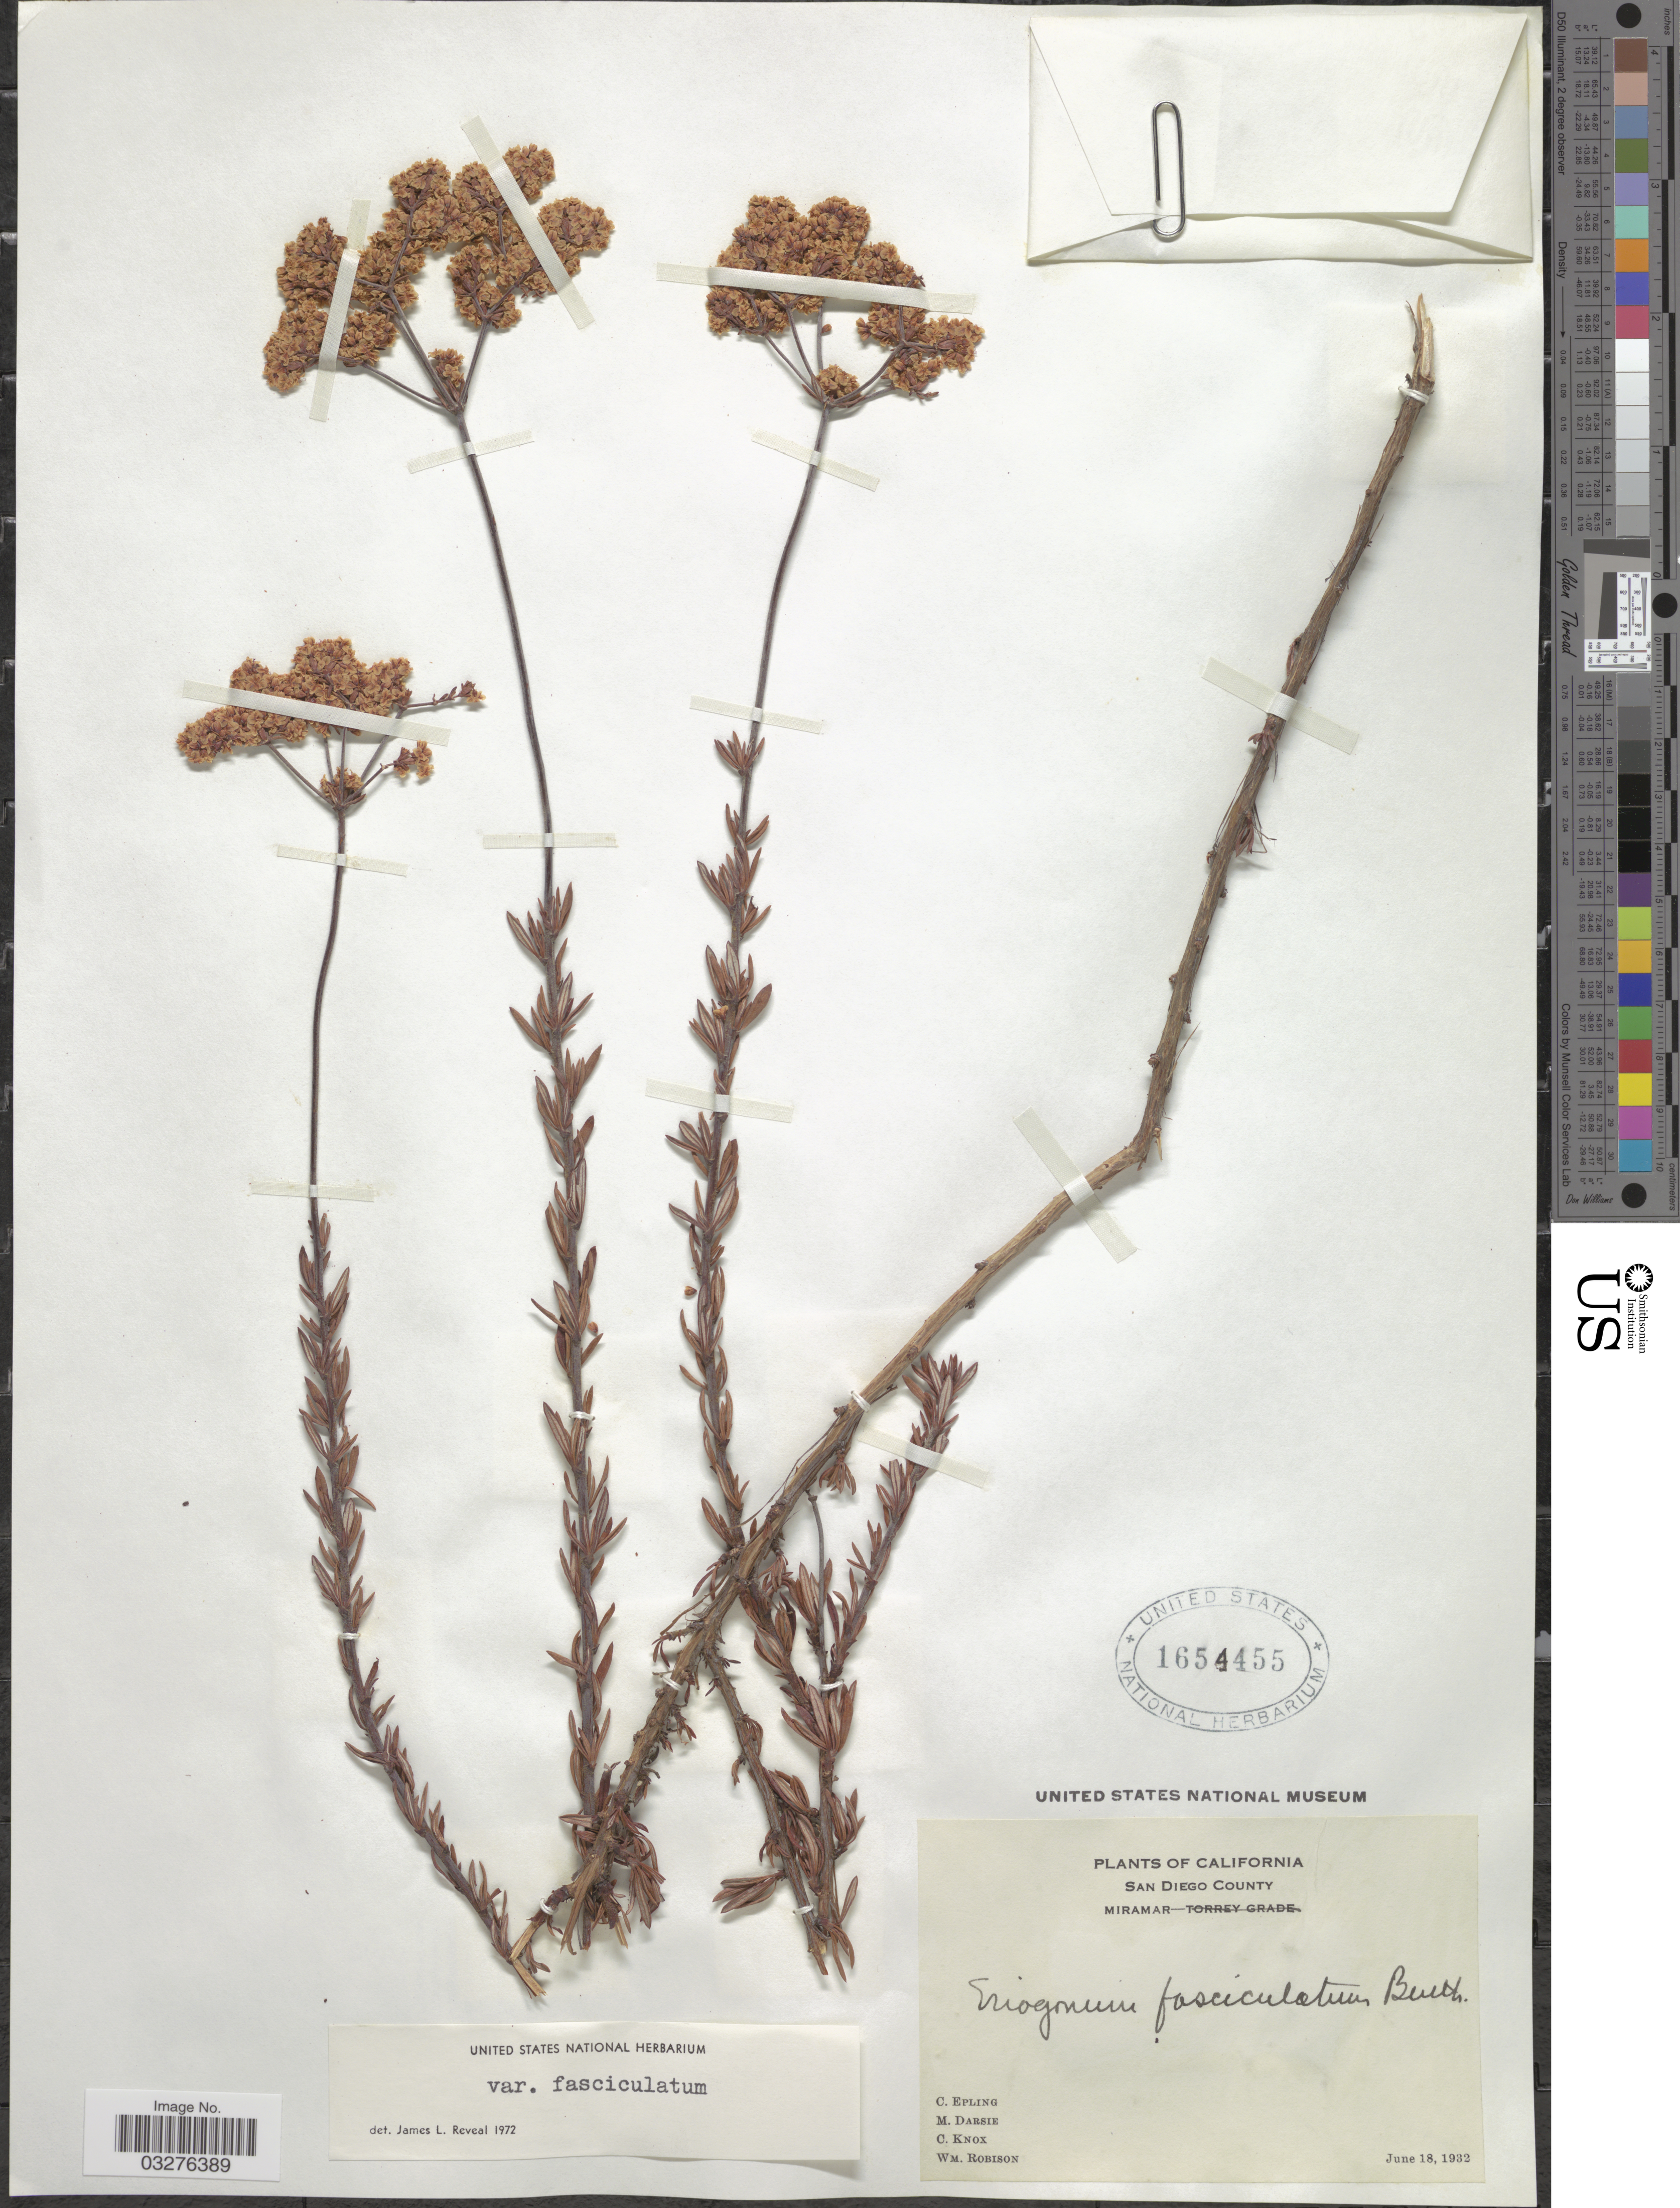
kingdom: Plantae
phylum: Tracheophyta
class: Magnoliopsida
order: Caryophyllales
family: Polygonaceae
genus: Eriogonum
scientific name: Eriogonum fasciculatum var. fasciculatum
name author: Benth.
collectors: C. C. Epling, M. Darsie, C. Knox & W. Robison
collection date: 1932-06-18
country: United States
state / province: California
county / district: San Diego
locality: San Diego County, Miramar.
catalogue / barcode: US 1654455